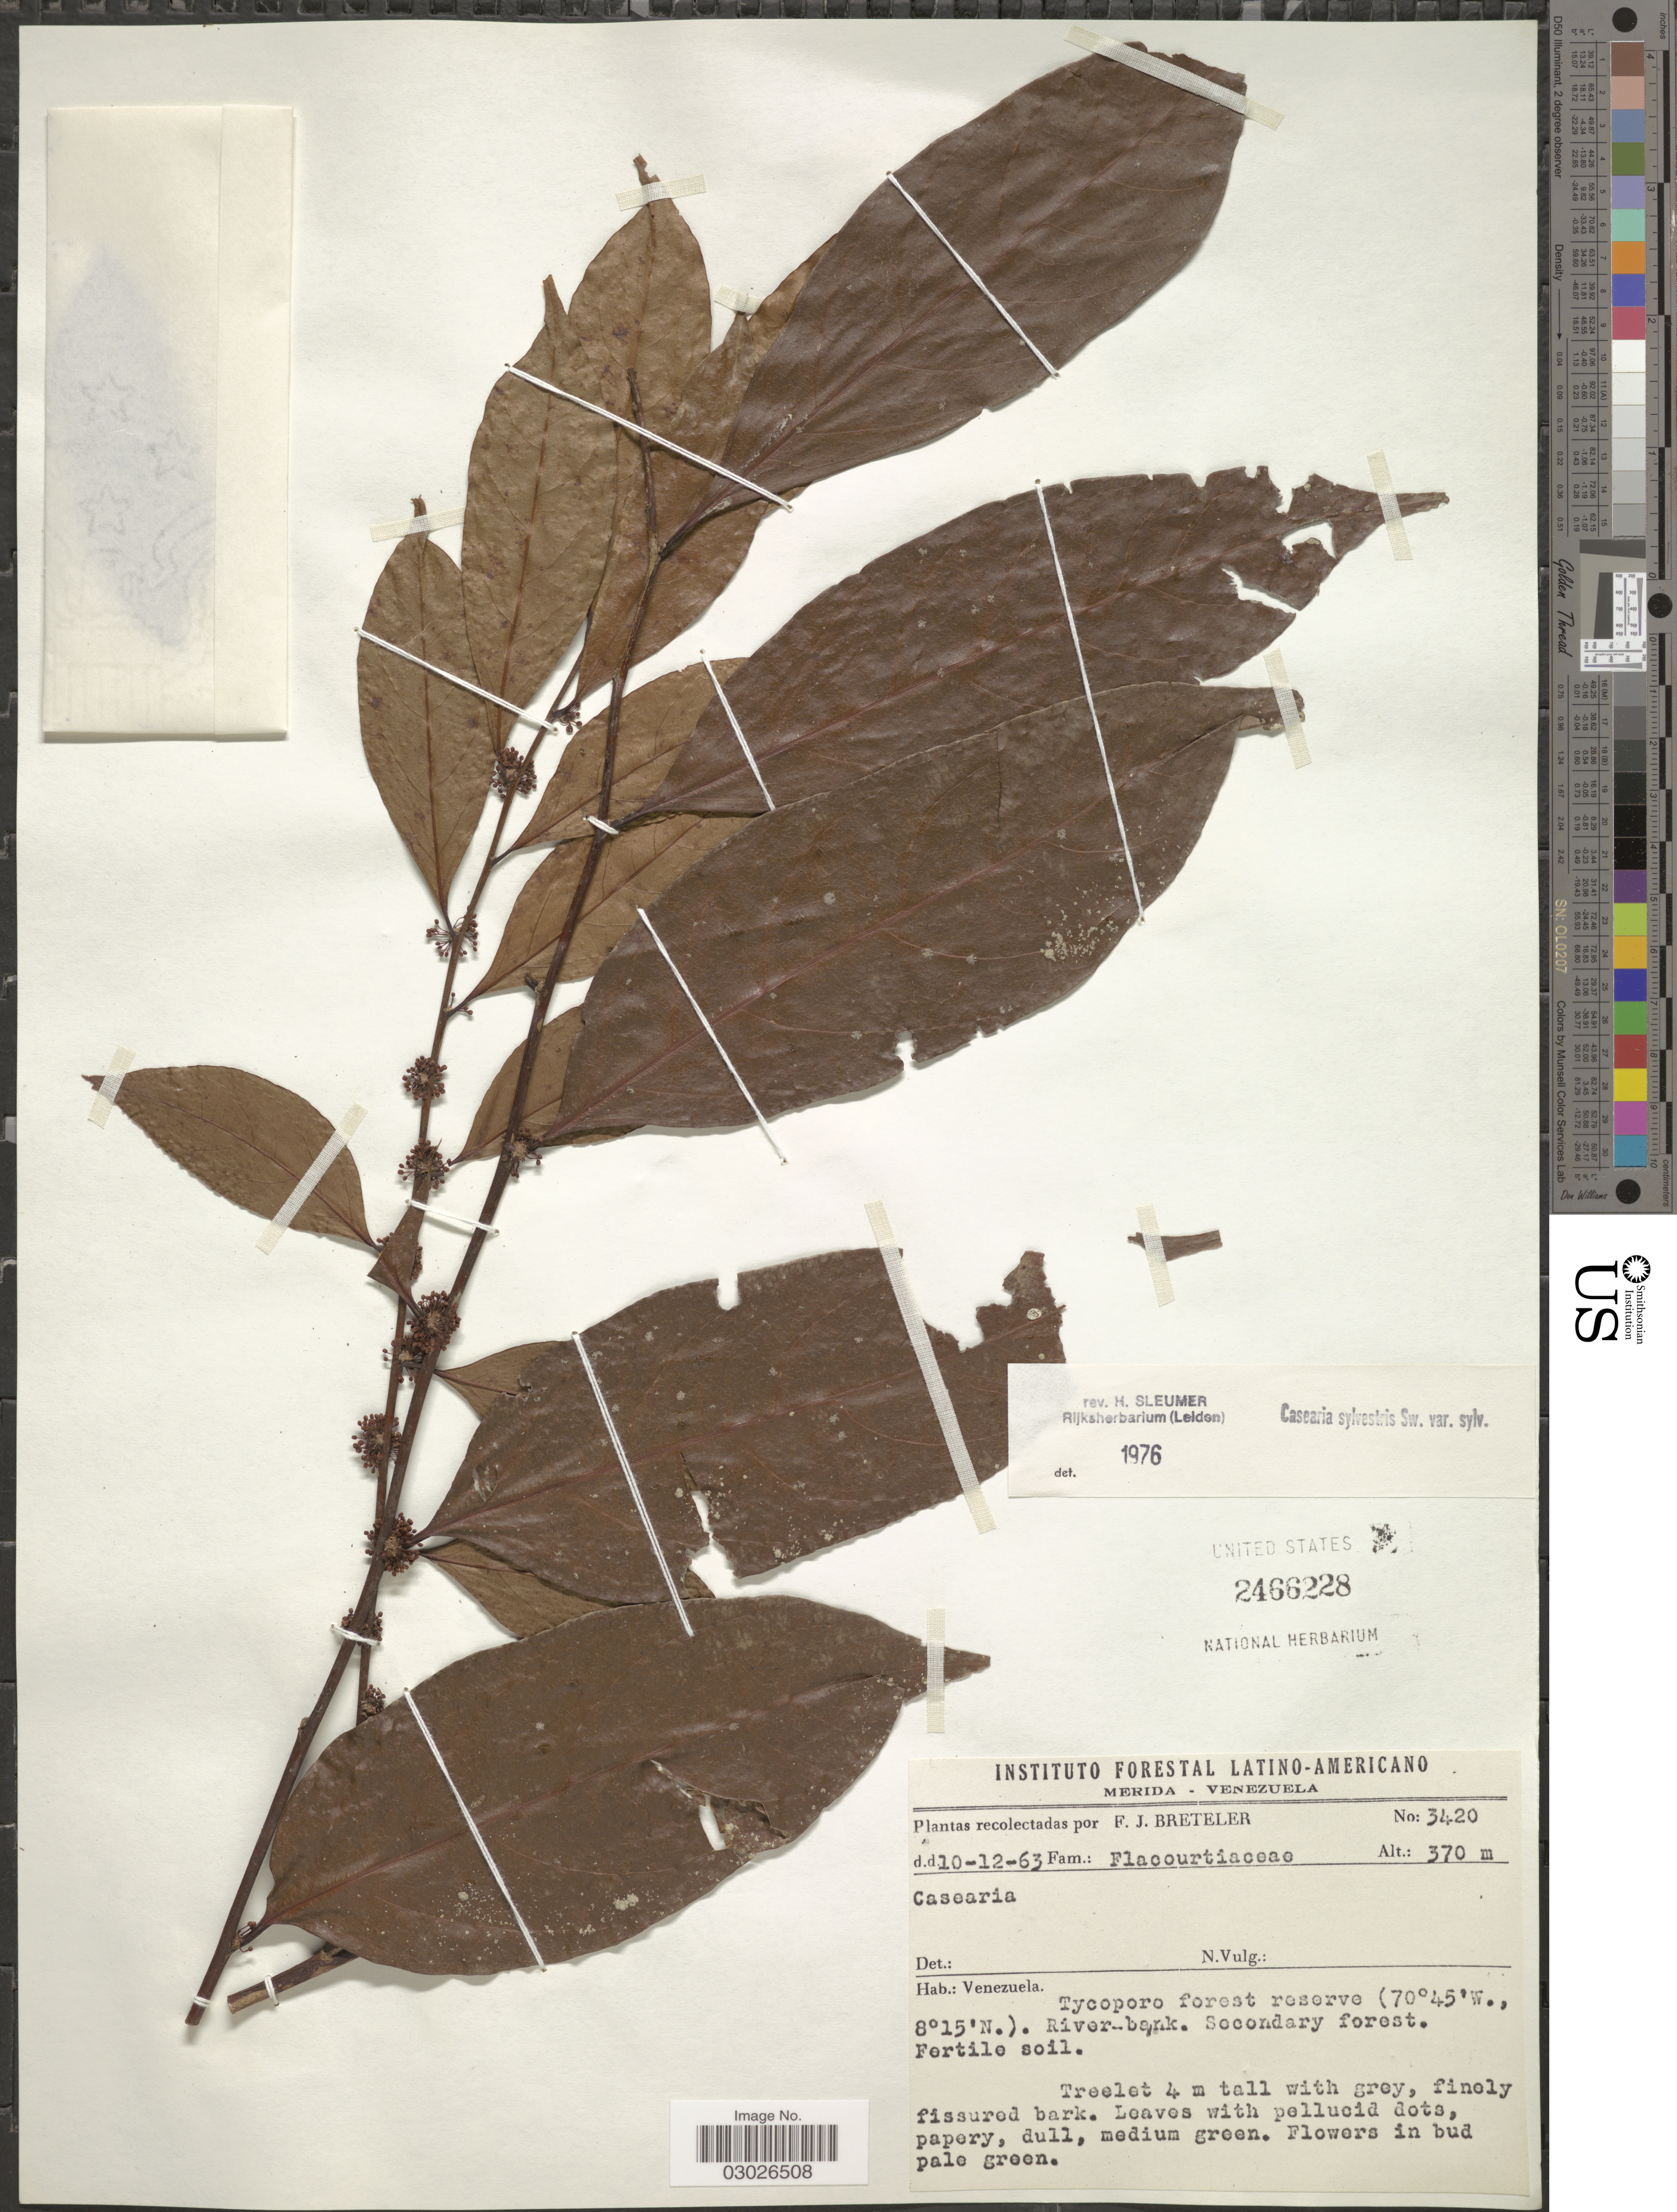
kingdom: Plantae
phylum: Tracheophyta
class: Magnoliopsida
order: Malpighiales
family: Salicaceae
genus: Casearia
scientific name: Casearia sylvestris var. sylvestris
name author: Sw.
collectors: F. J. Breteler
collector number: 3420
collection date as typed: Transcribed d/m/y: 10/12/63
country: Venezuela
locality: Tycoporo forest reserve, River-bank.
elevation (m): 370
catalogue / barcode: US 2466228